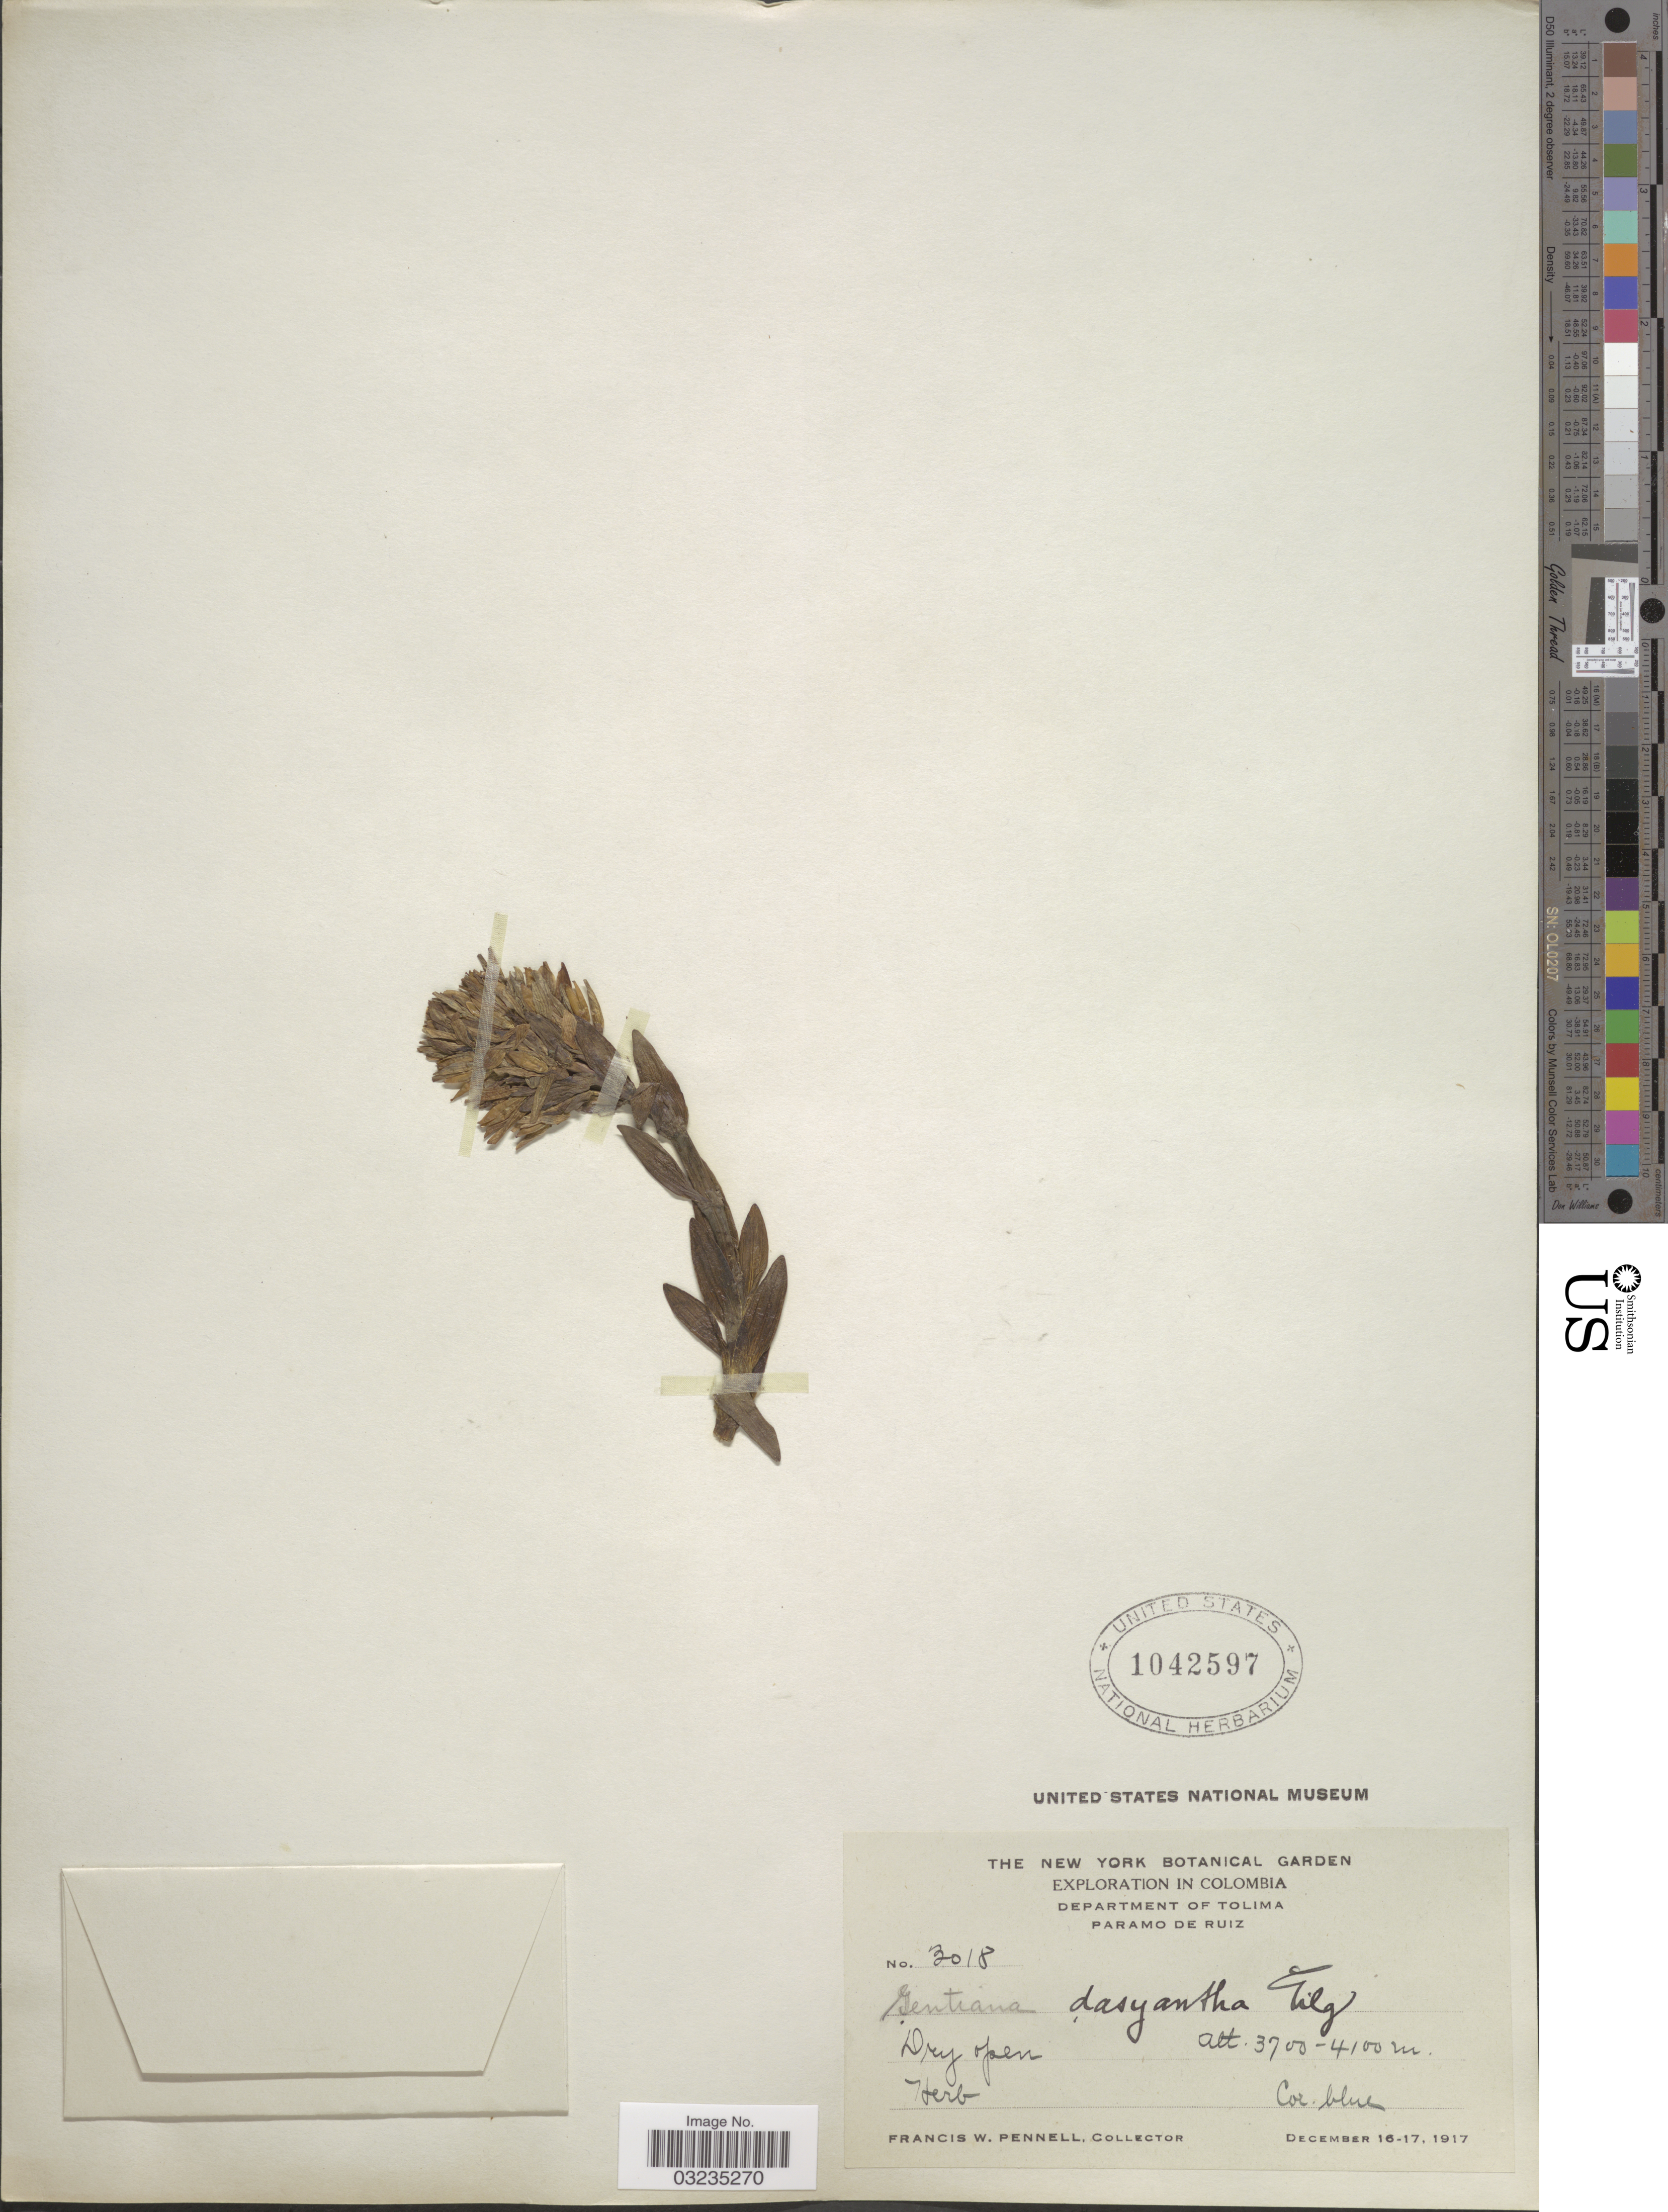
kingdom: Plantae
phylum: Tracheophyta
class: Magnoliopsida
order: Gentianales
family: Gentianaceae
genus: Gentiana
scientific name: Gentiana dasyantha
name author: Gilg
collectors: F. W. Pennell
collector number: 3018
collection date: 1917-12-16/1917-12-17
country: Colombia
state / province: Tolima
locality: Department of Tolima. Paramo de Ruiz.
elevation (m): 3700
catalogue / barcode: US 1042597